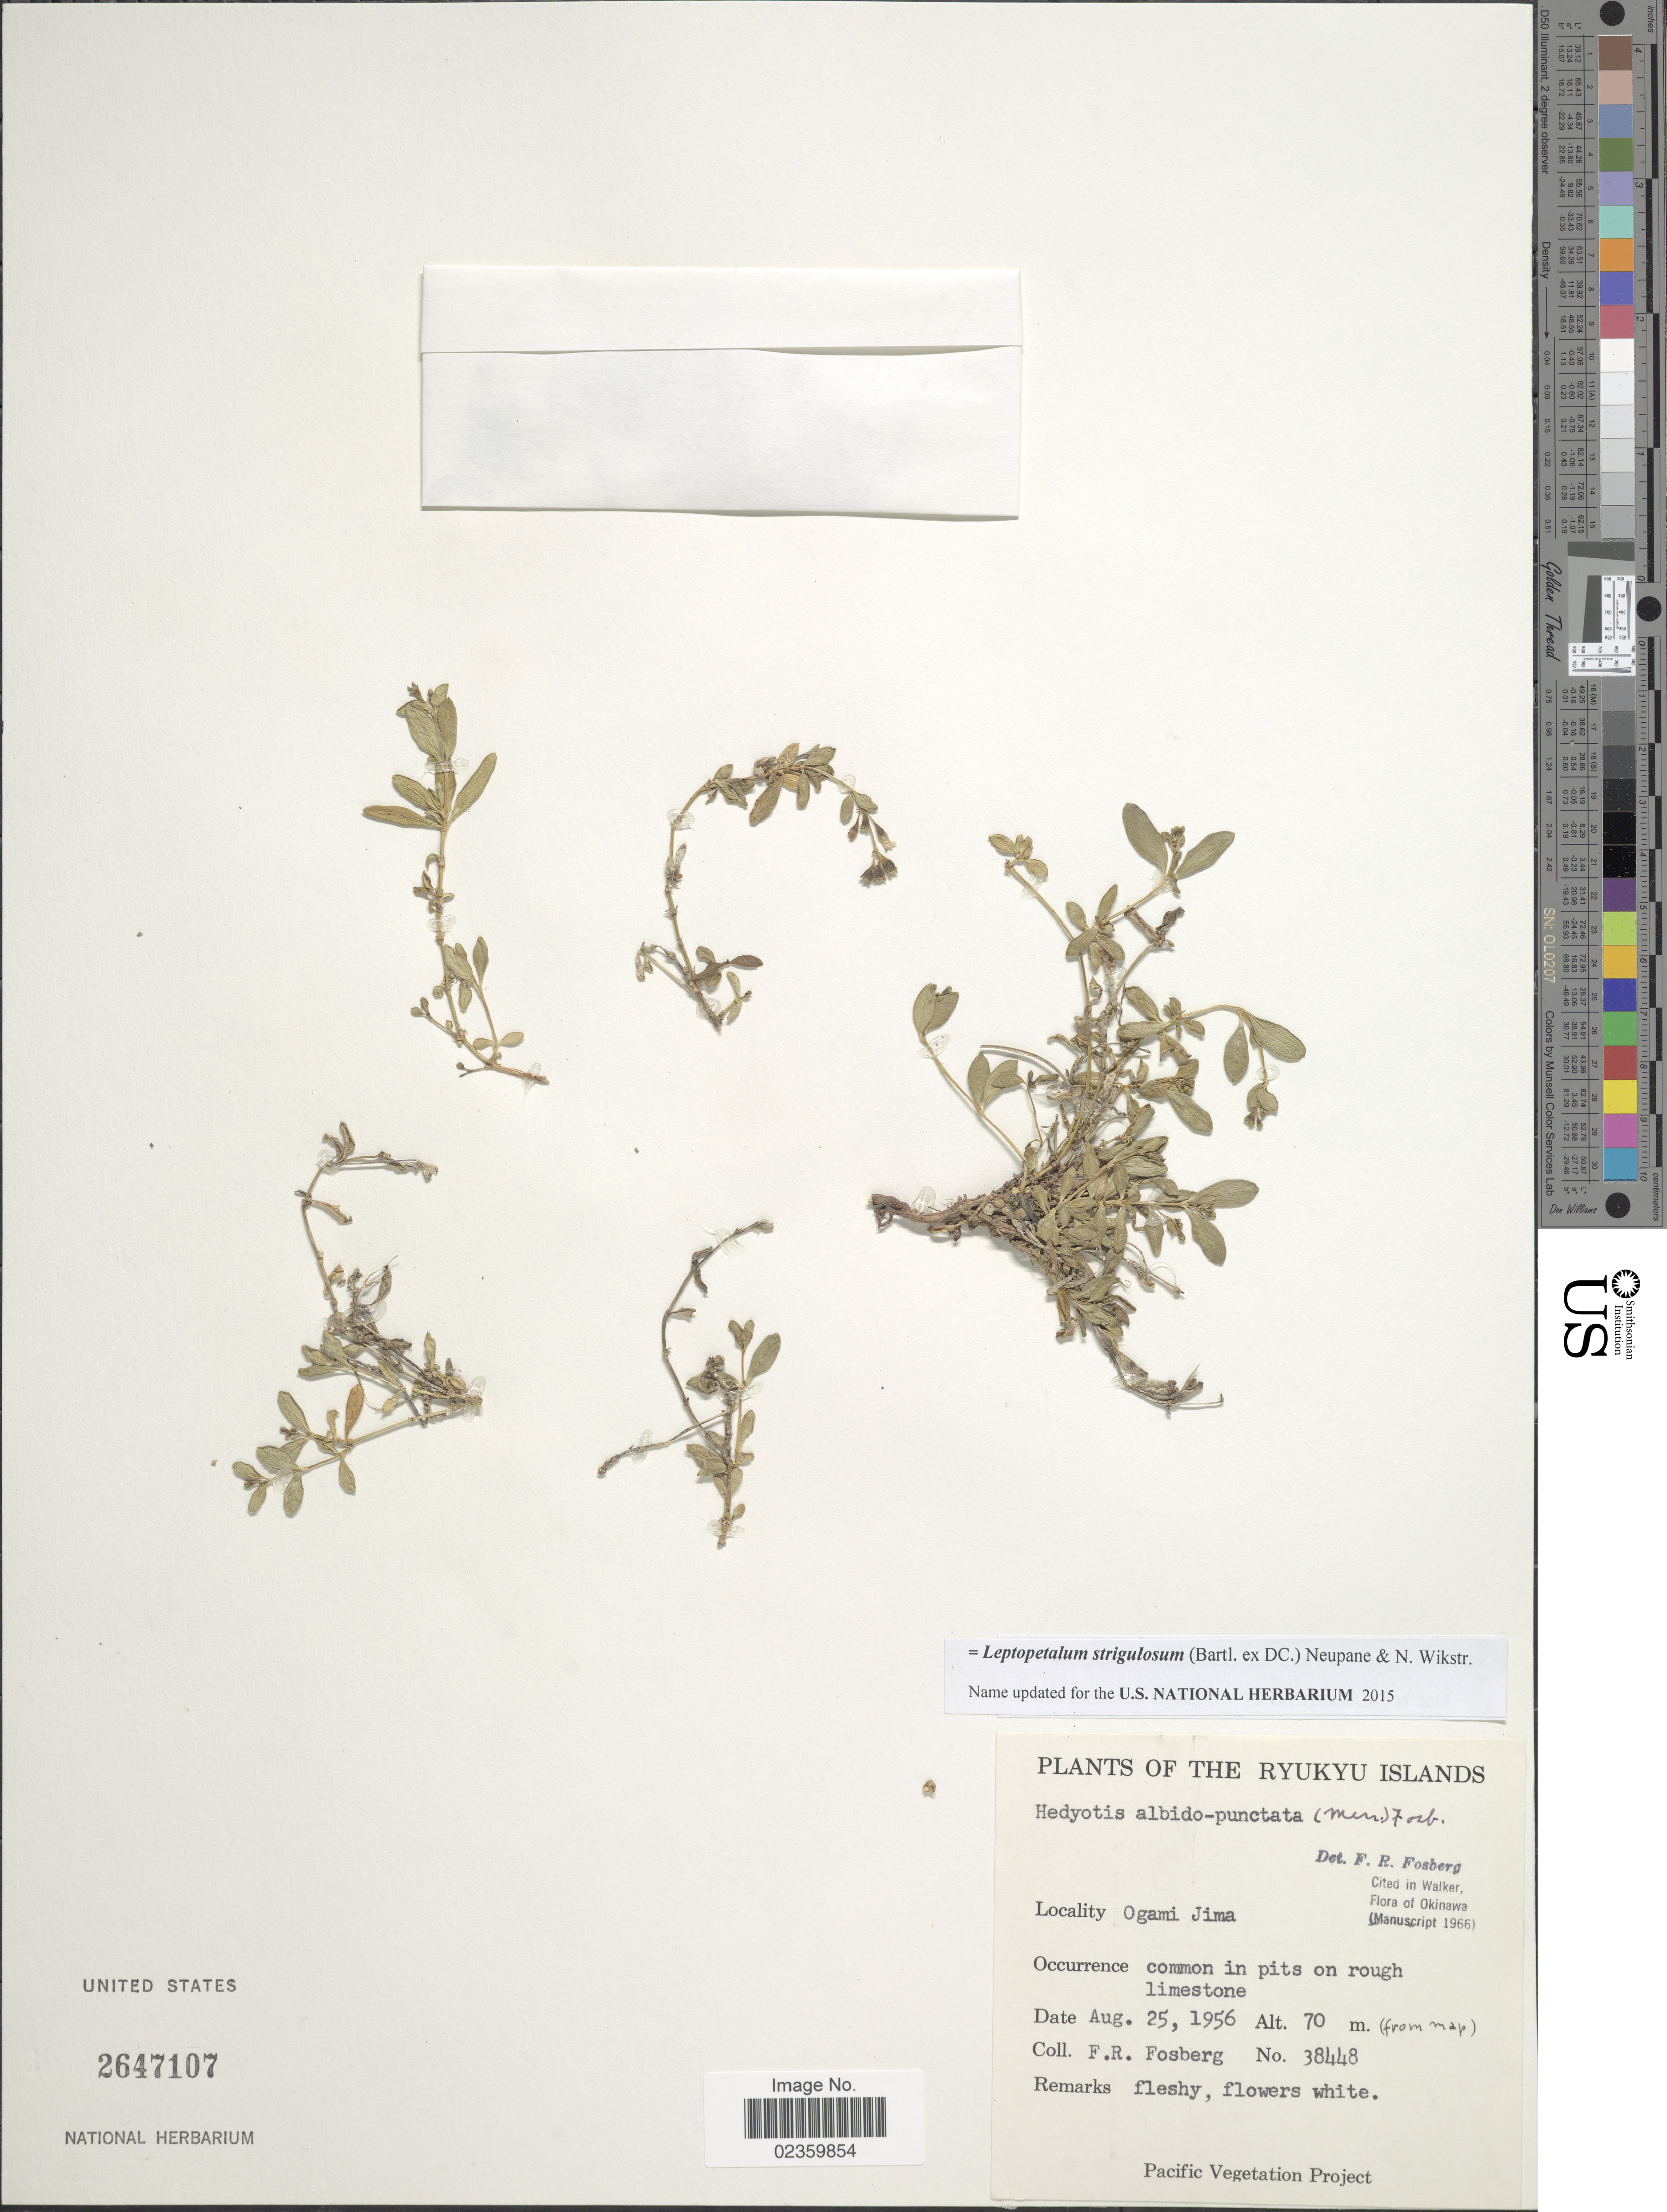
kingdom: Plantae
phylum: Tracheophyta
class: Magnoliopsida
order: Gentianales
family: Rubiaceae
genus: Leptopetalum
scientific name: Leptopetalum strigulosum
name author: (Bartl. ex DC.) Neupane & N. Wikstr.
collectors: F. R. Fosberg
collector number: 38448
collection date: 1956-08-25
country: Japan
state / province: Okinawa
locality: The Ryukyu Islands, Ogami Jima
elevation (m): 70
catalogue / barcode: US 2647107